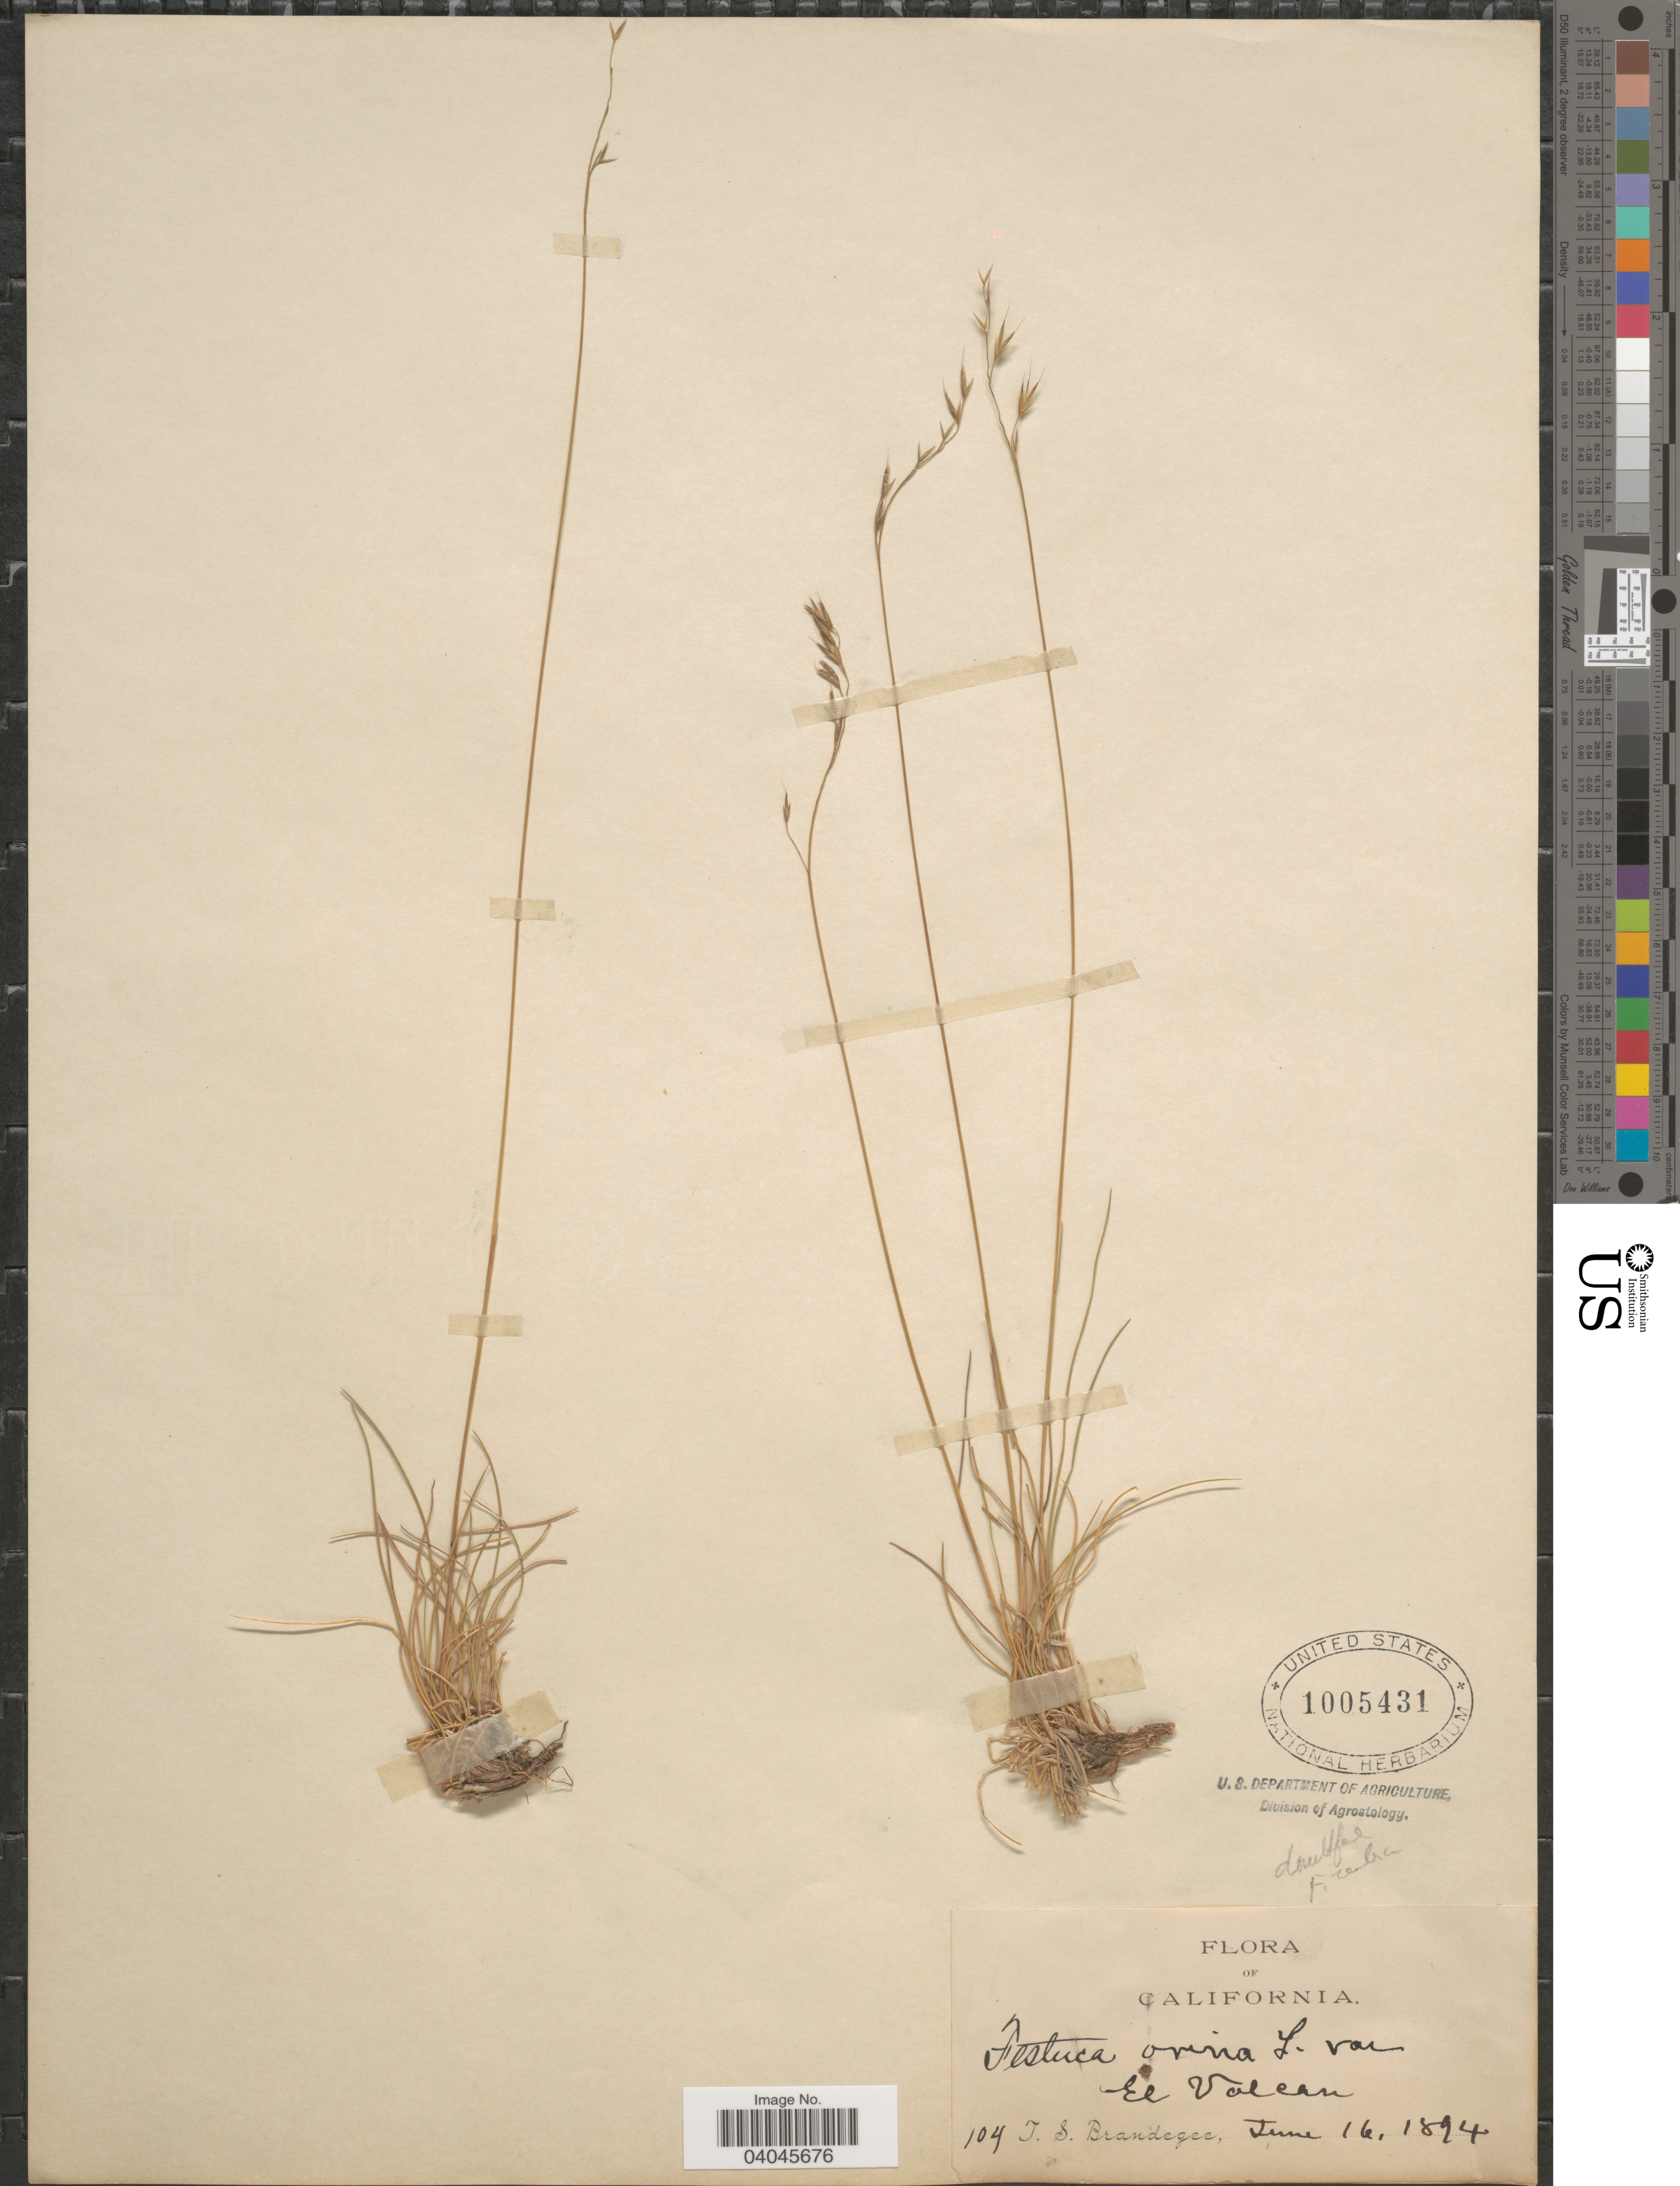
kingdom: Plantae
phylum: Tracheophyta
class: Liliopsida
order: Poales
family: Poaceae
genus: Festuca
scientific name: Festuca rubra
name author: L.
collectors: T. S. Brandegee (herbarium)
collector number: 104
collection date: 1894-06-16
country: United States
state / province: California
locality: El Volcan.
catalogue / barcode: US 1005431